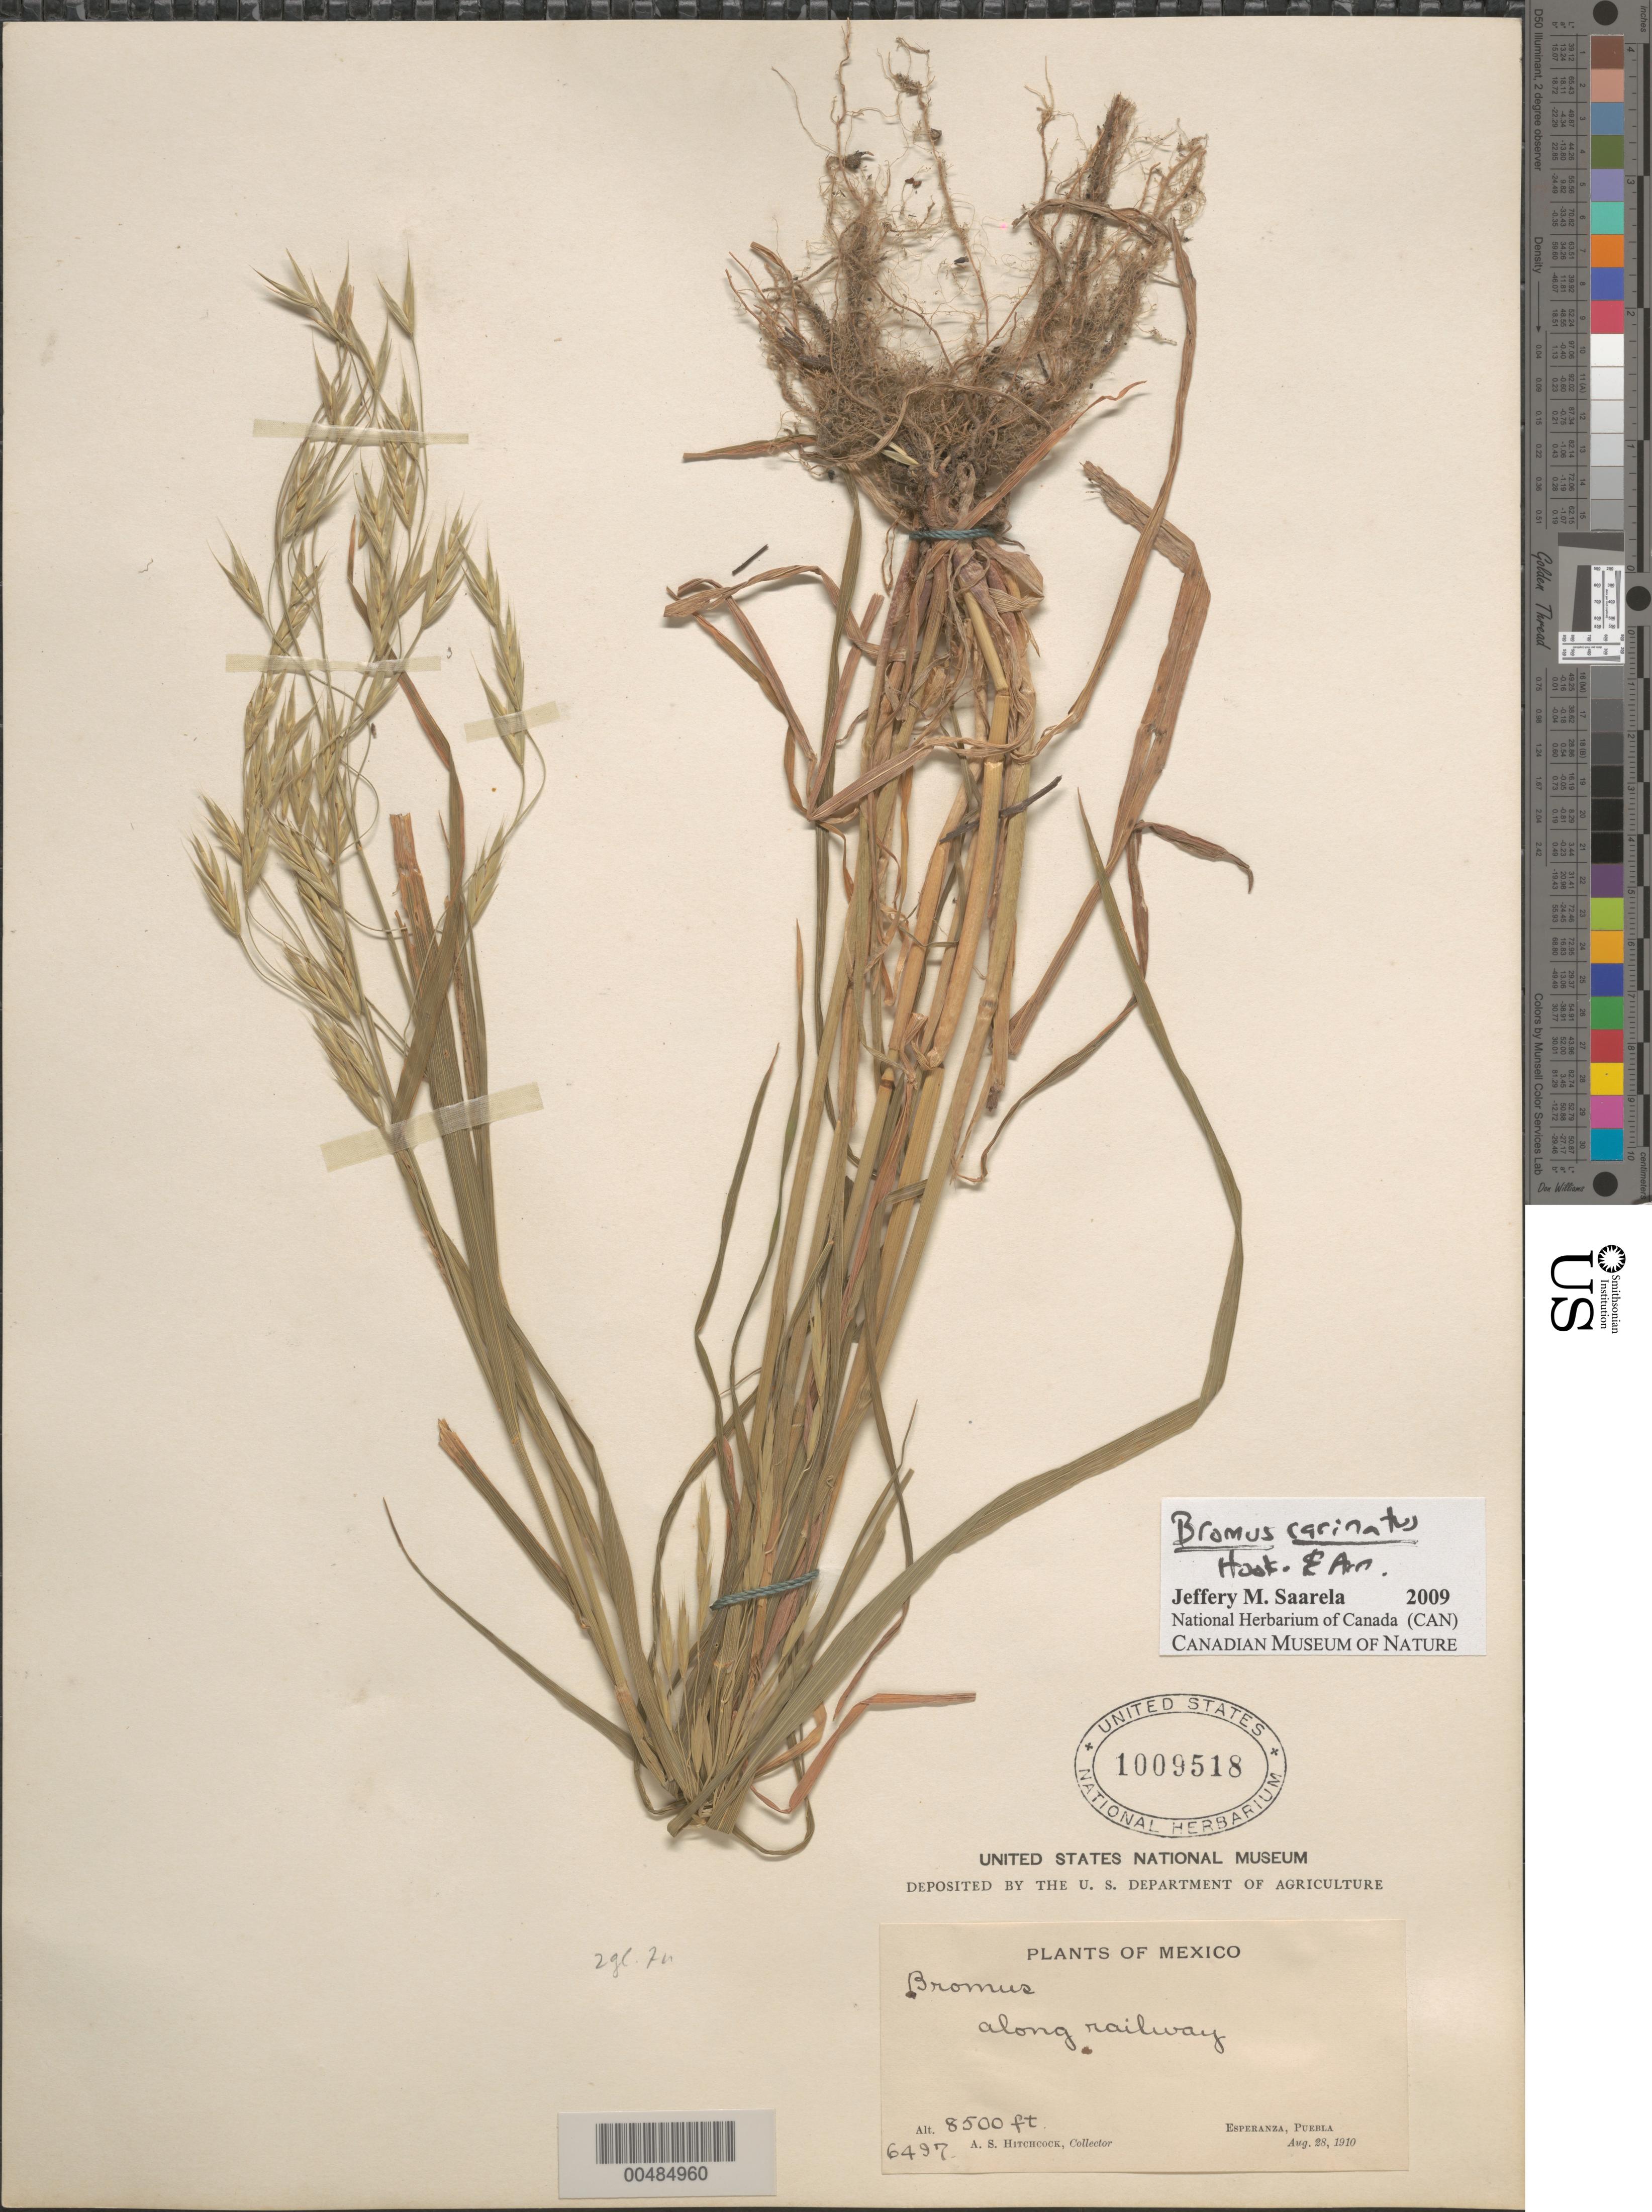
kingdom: Plantae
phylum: Tracheophyta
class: Liliopsida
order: Poales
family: Poaceae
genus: Bromus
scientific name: Bromus carinatus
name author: Hook. & Arn.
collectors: A. S. Hitchcock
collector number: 6497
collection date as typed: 28 Aug 1910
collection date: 1910-08-28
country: Mexico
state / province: Puebla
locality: Esperanza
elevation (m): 2591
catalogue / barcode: US 1009518